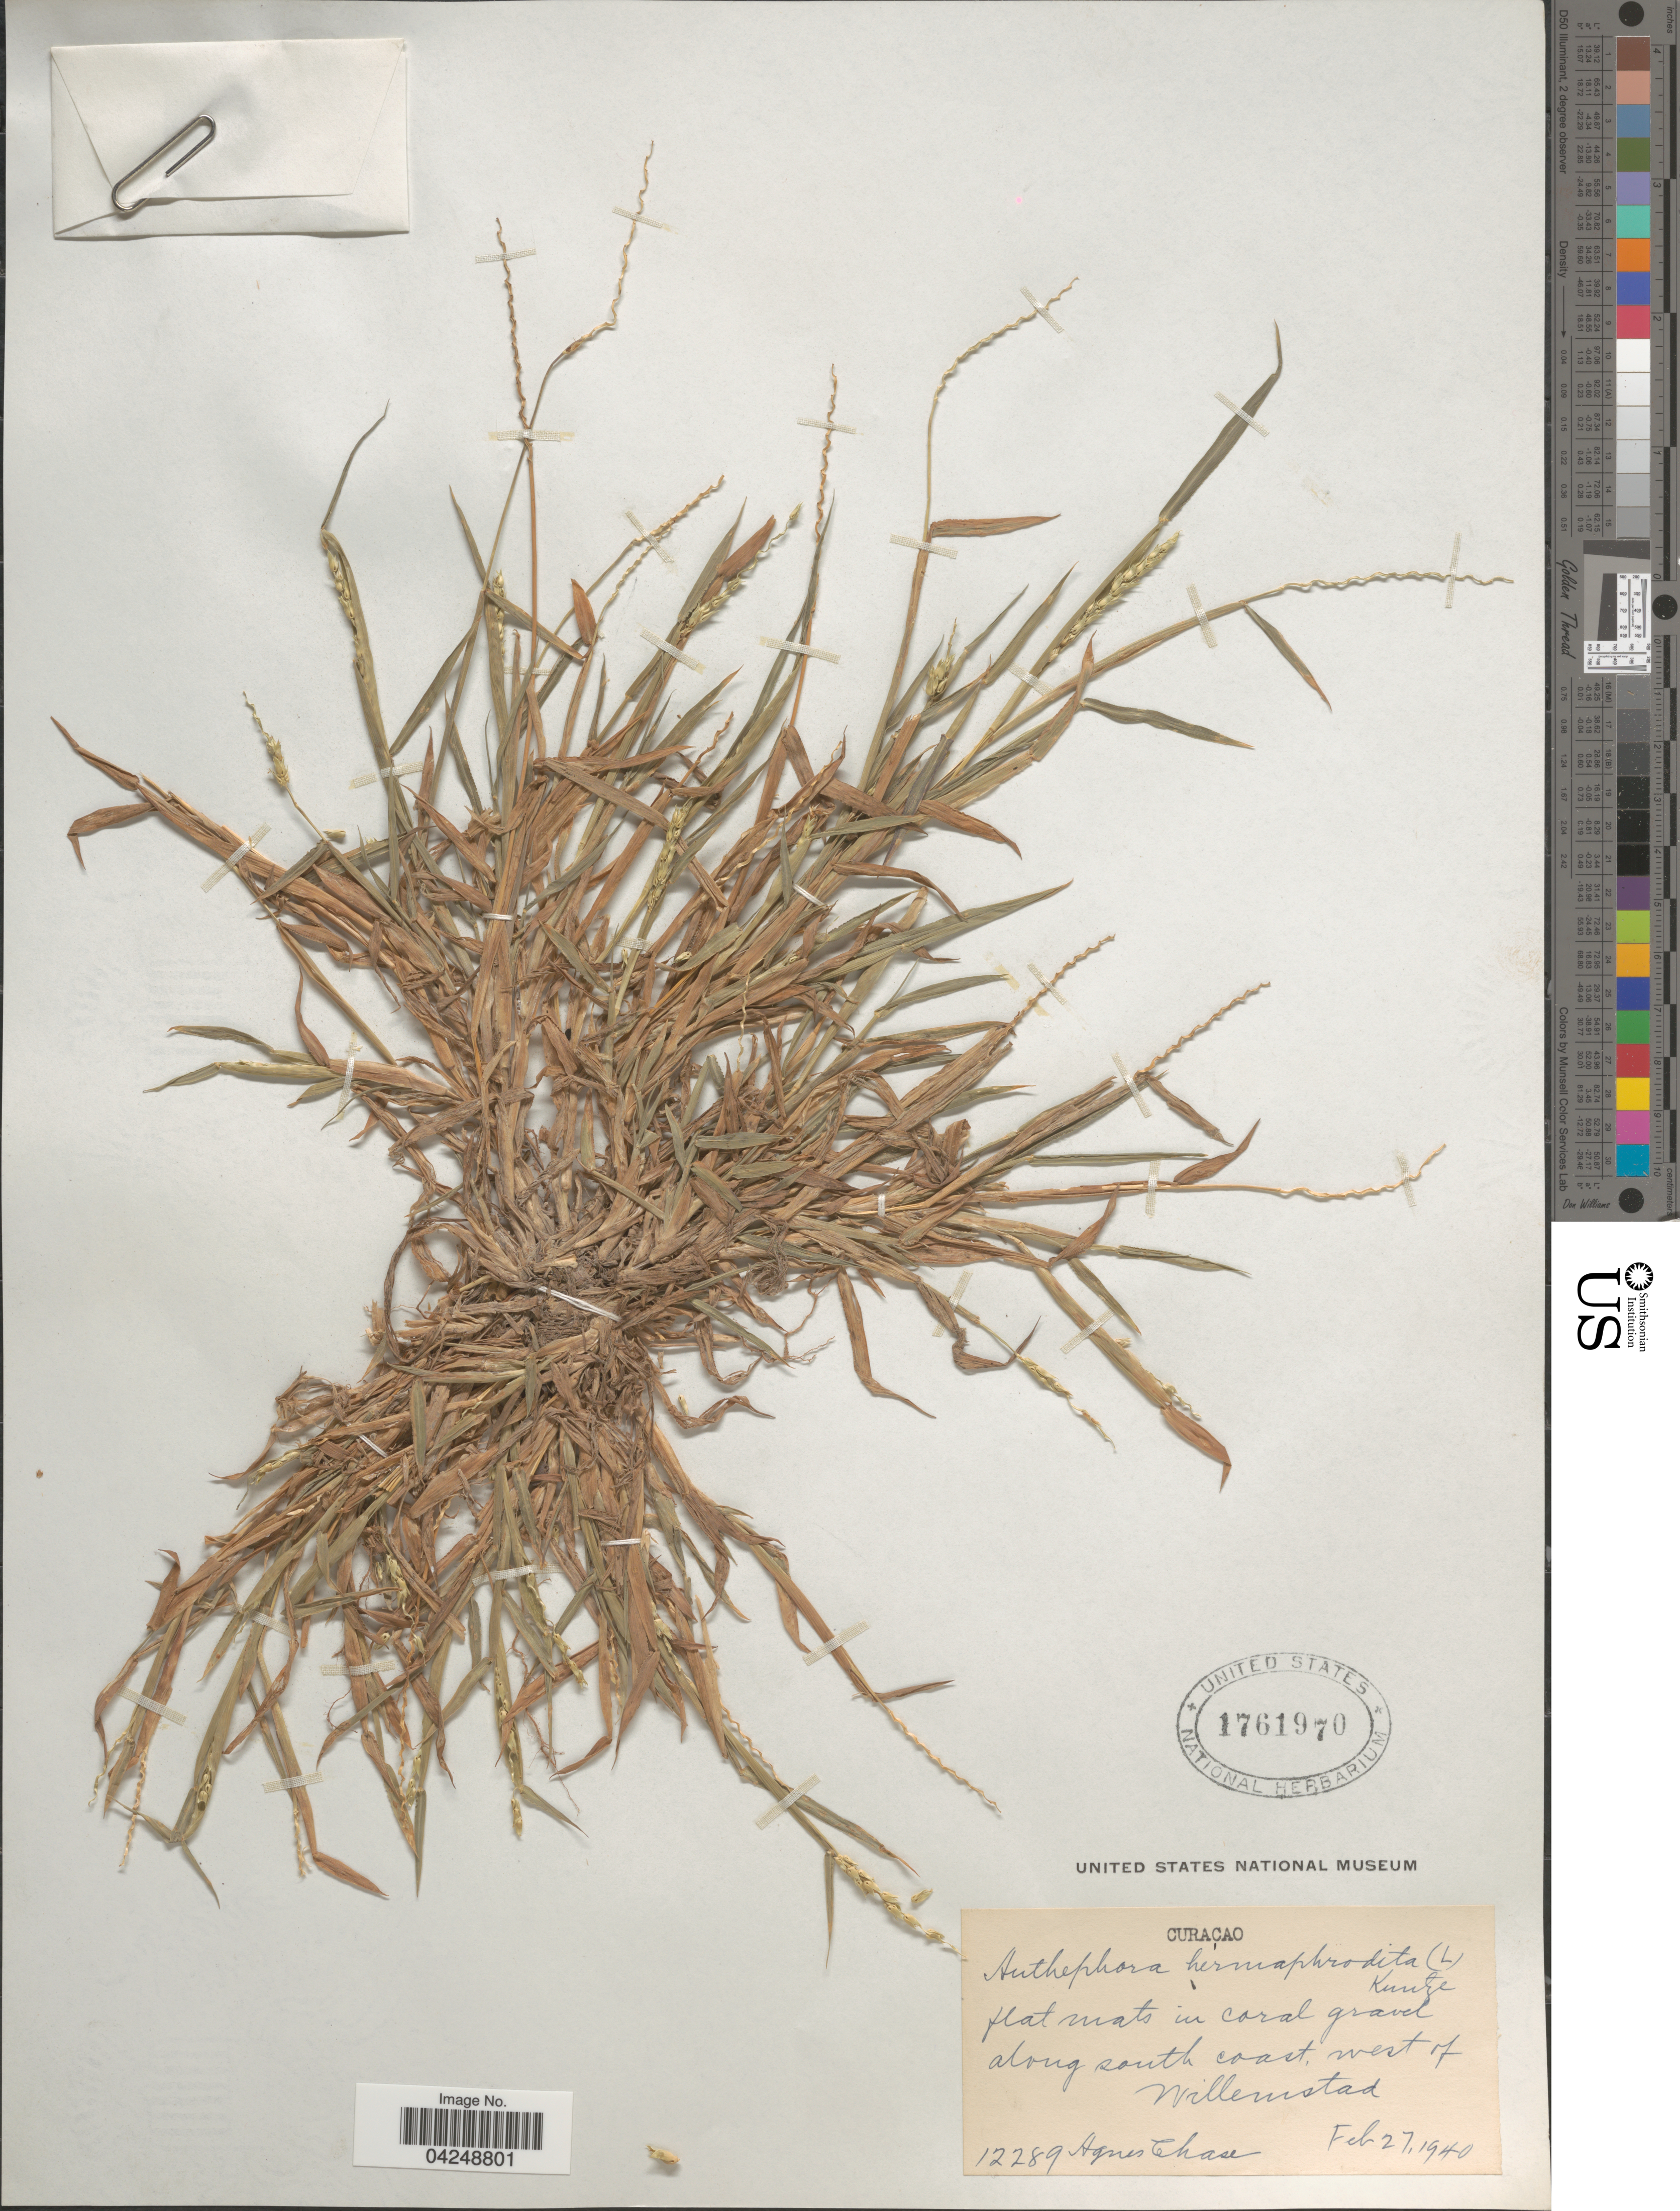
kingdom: Plantae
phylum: Tracheophyta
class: Liliopsida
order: Poales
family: Poaceae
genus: Anthephora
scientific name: Anthephora hermaphrodita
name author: (L.) Kuntze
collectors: A. Chase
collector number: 12289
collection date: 1940-02-27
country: Curaçao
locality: Flat mats in coral gravel along south coast, west of Willemstad.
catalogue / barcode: US 1761970